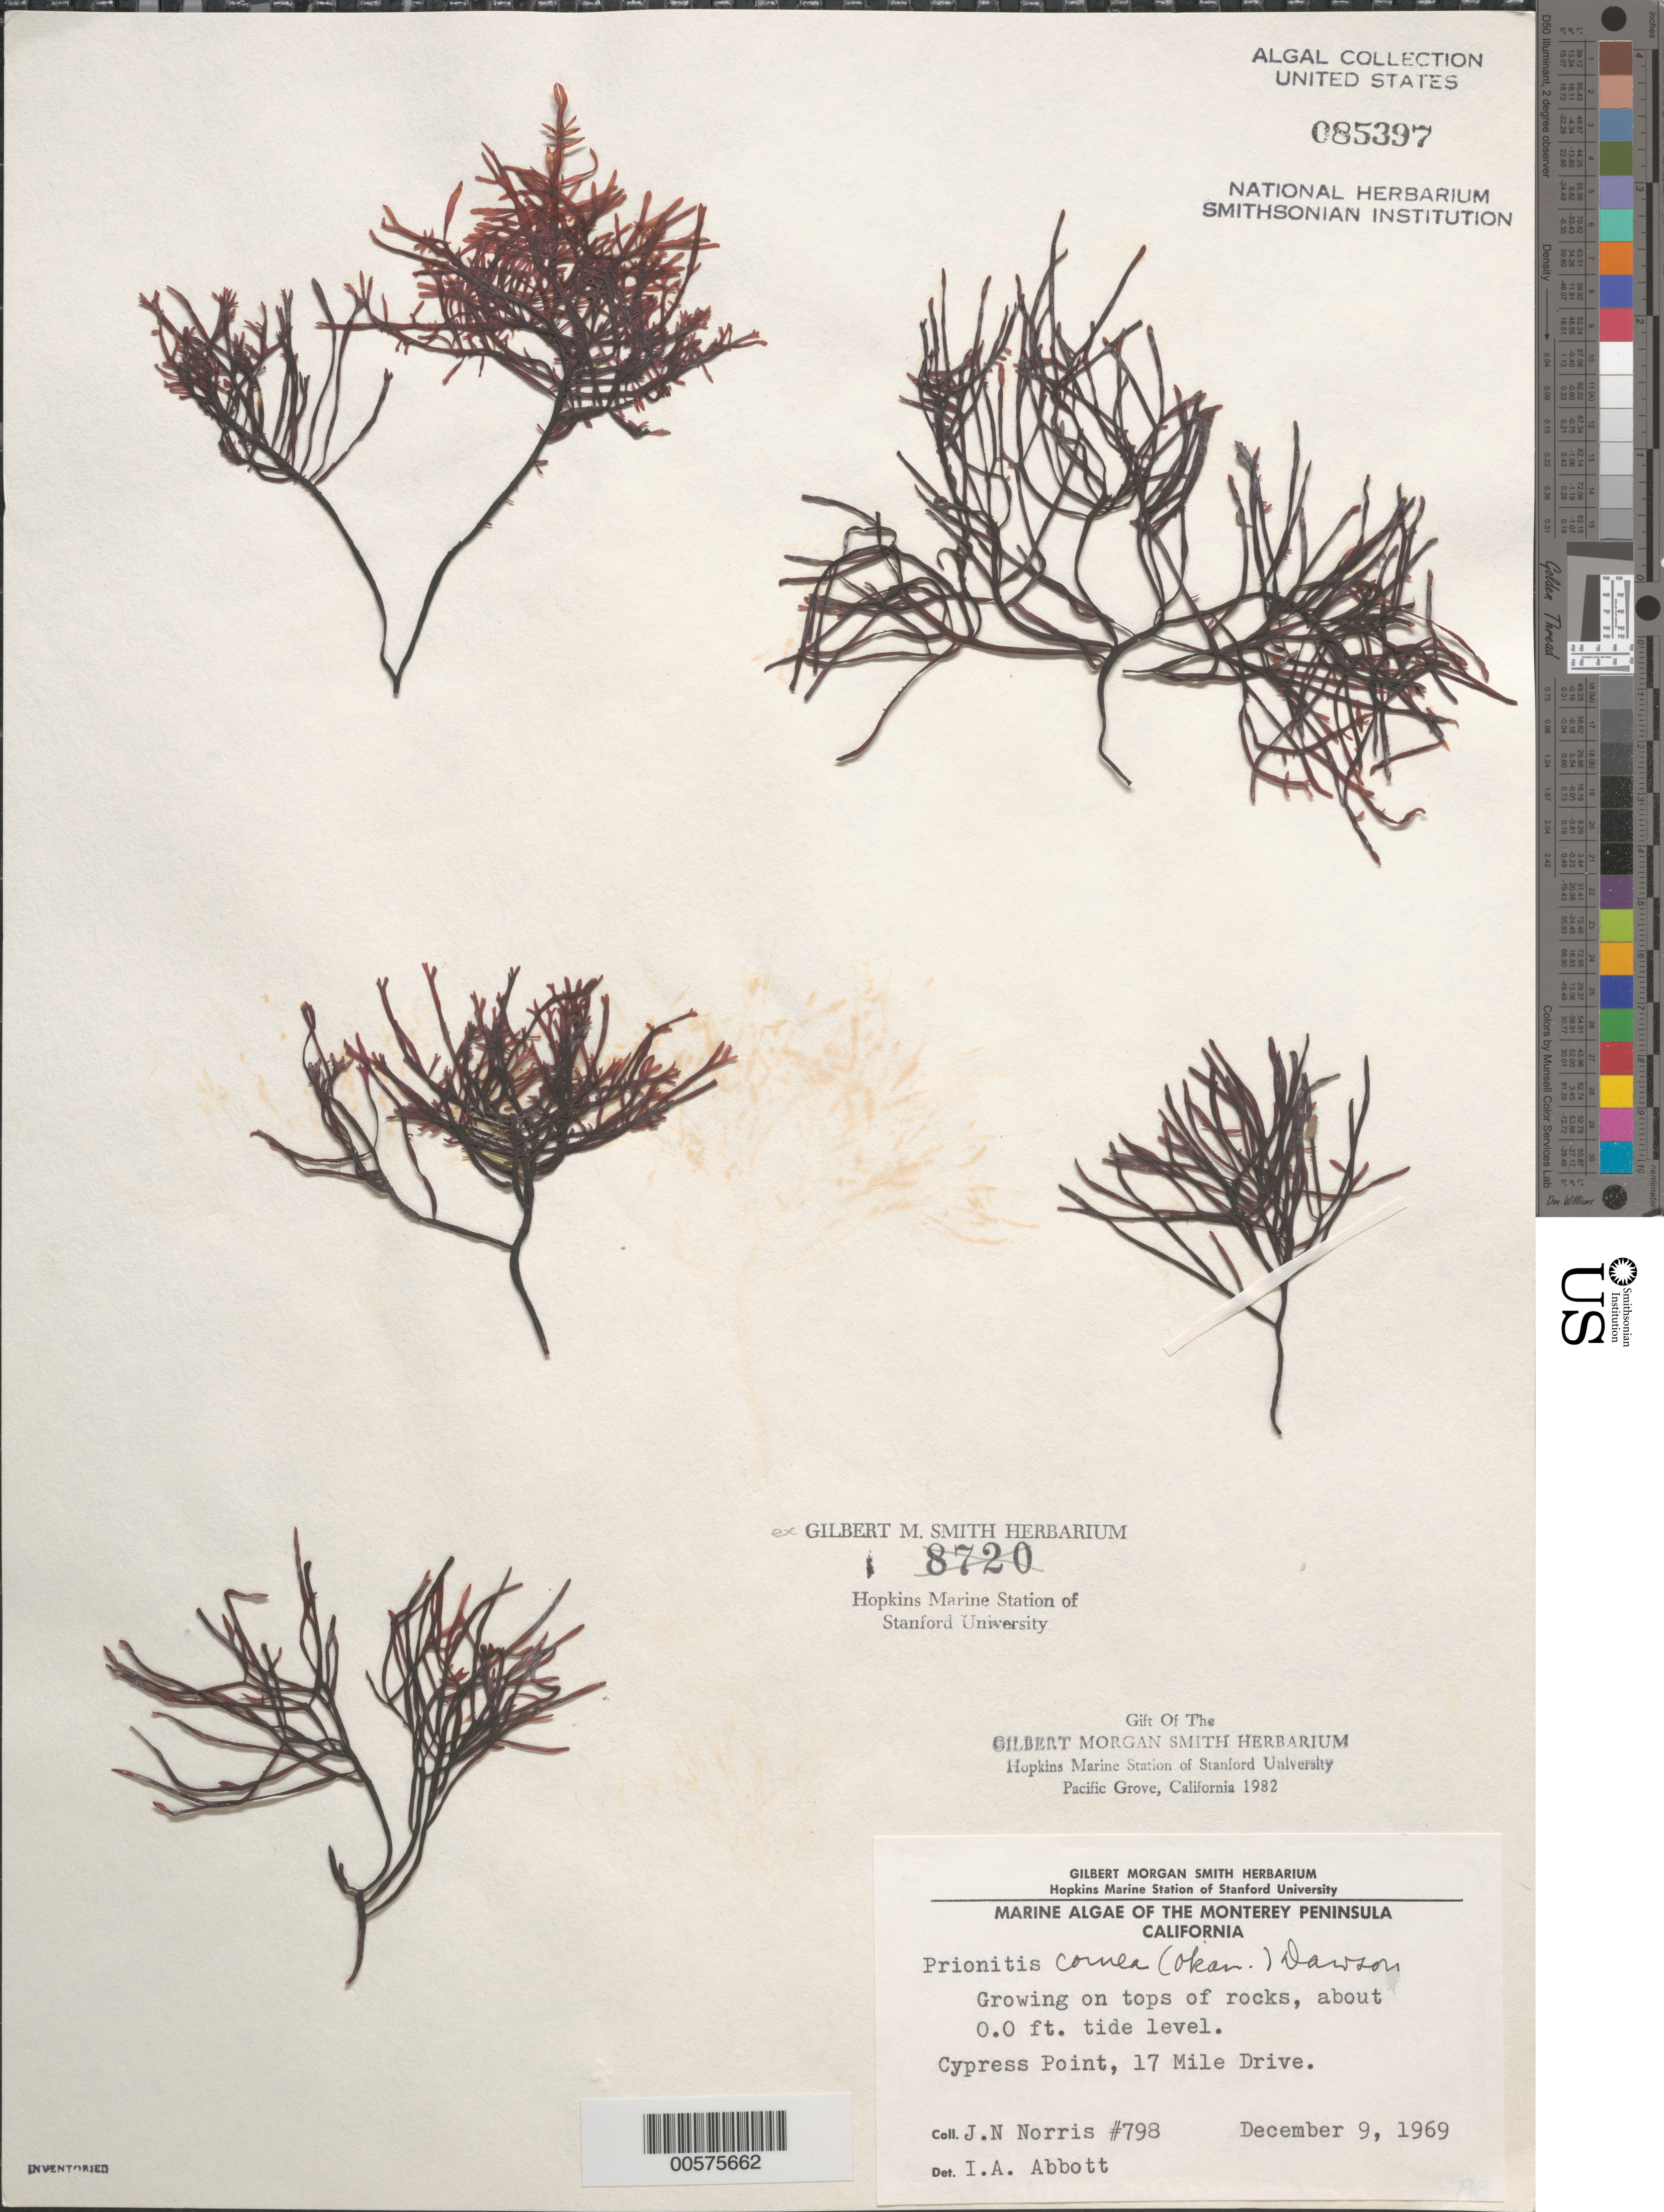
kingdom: Plantae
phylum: Rhodophyta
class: Florideophyceae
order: Halymeniales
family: Halymeniaceae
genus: Grateloupia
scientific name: Grateloupia cornea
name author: Okamura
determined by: Algae name updating Project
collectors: J. N. Norris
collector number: JN-798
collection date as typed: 09 Dec 1969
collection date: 1969-12-09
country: United States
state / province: California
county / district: Monterey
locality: Cypress Point, 17 Mile Drive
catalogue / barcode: US 85397